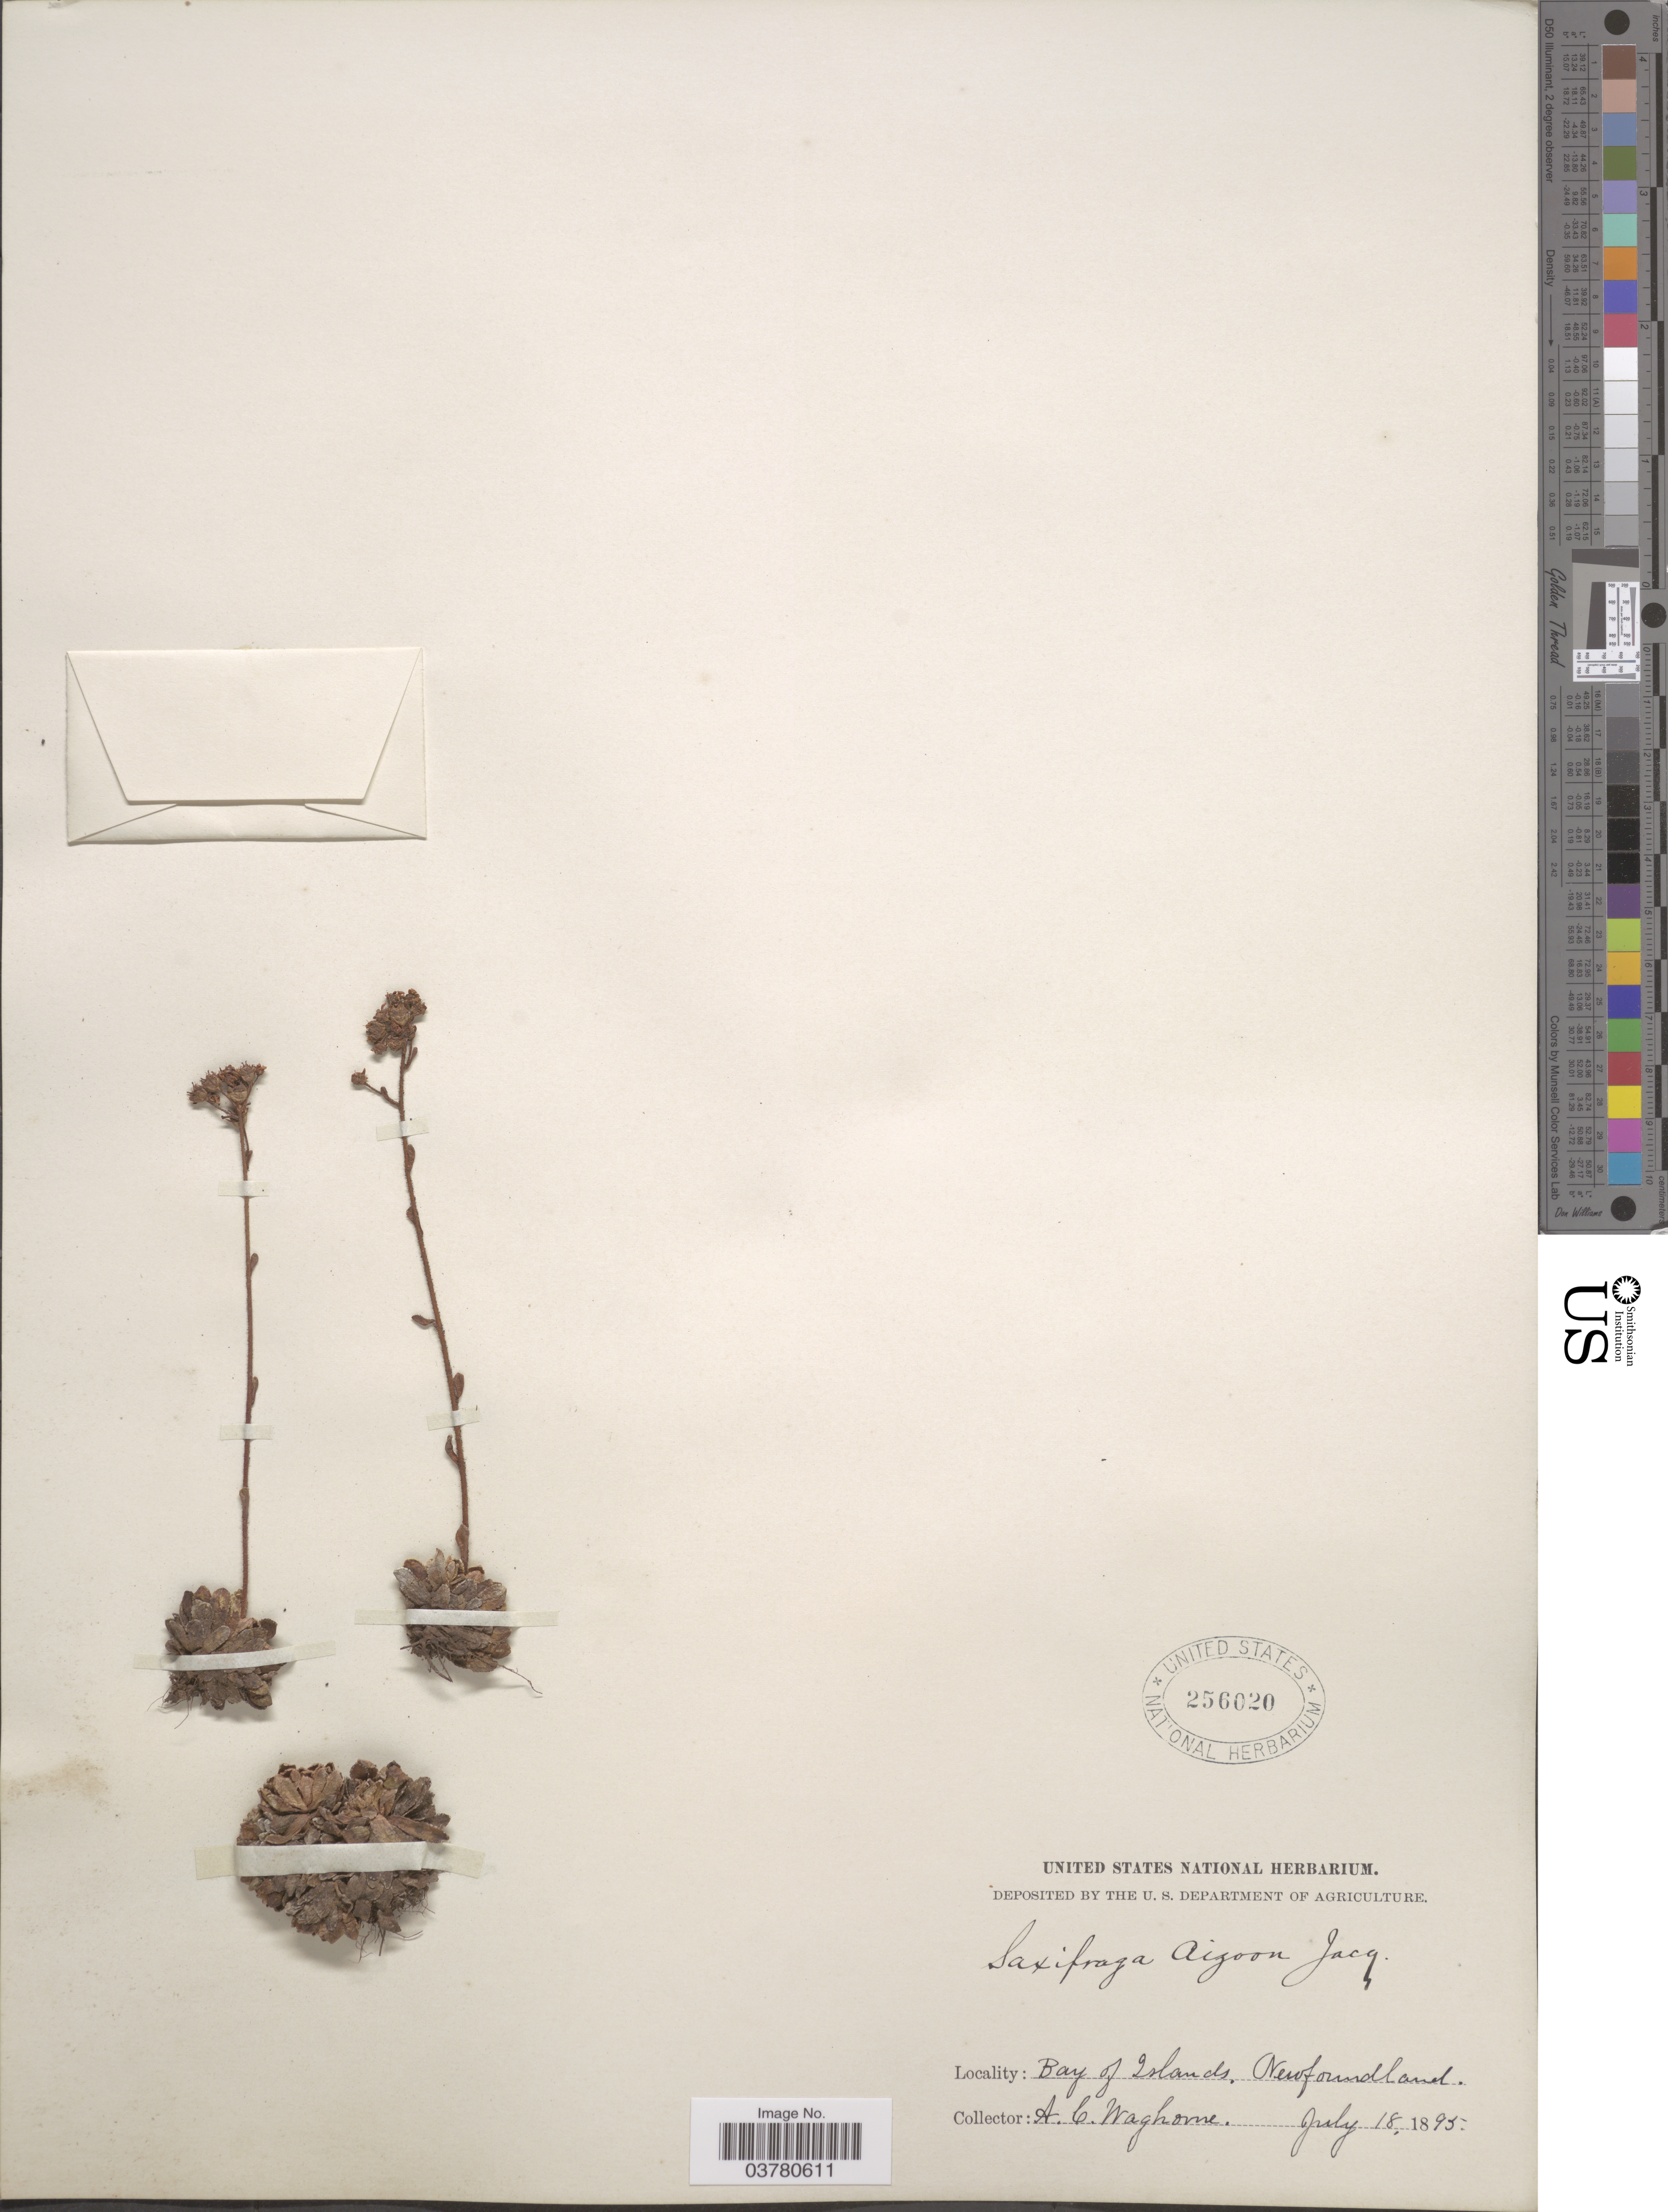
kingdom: Plantae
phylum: Tracheophyta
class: Magnoliopsida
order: Saxifragales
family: Saxifragaceae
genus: Saxifraga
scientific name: Saxifraga paniculata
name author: Mill.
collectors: A. Waghorne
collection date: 1895-07-18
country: Canada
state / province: Newfoundland and Labrador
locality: Bay of Islands.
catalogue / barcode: US 256020